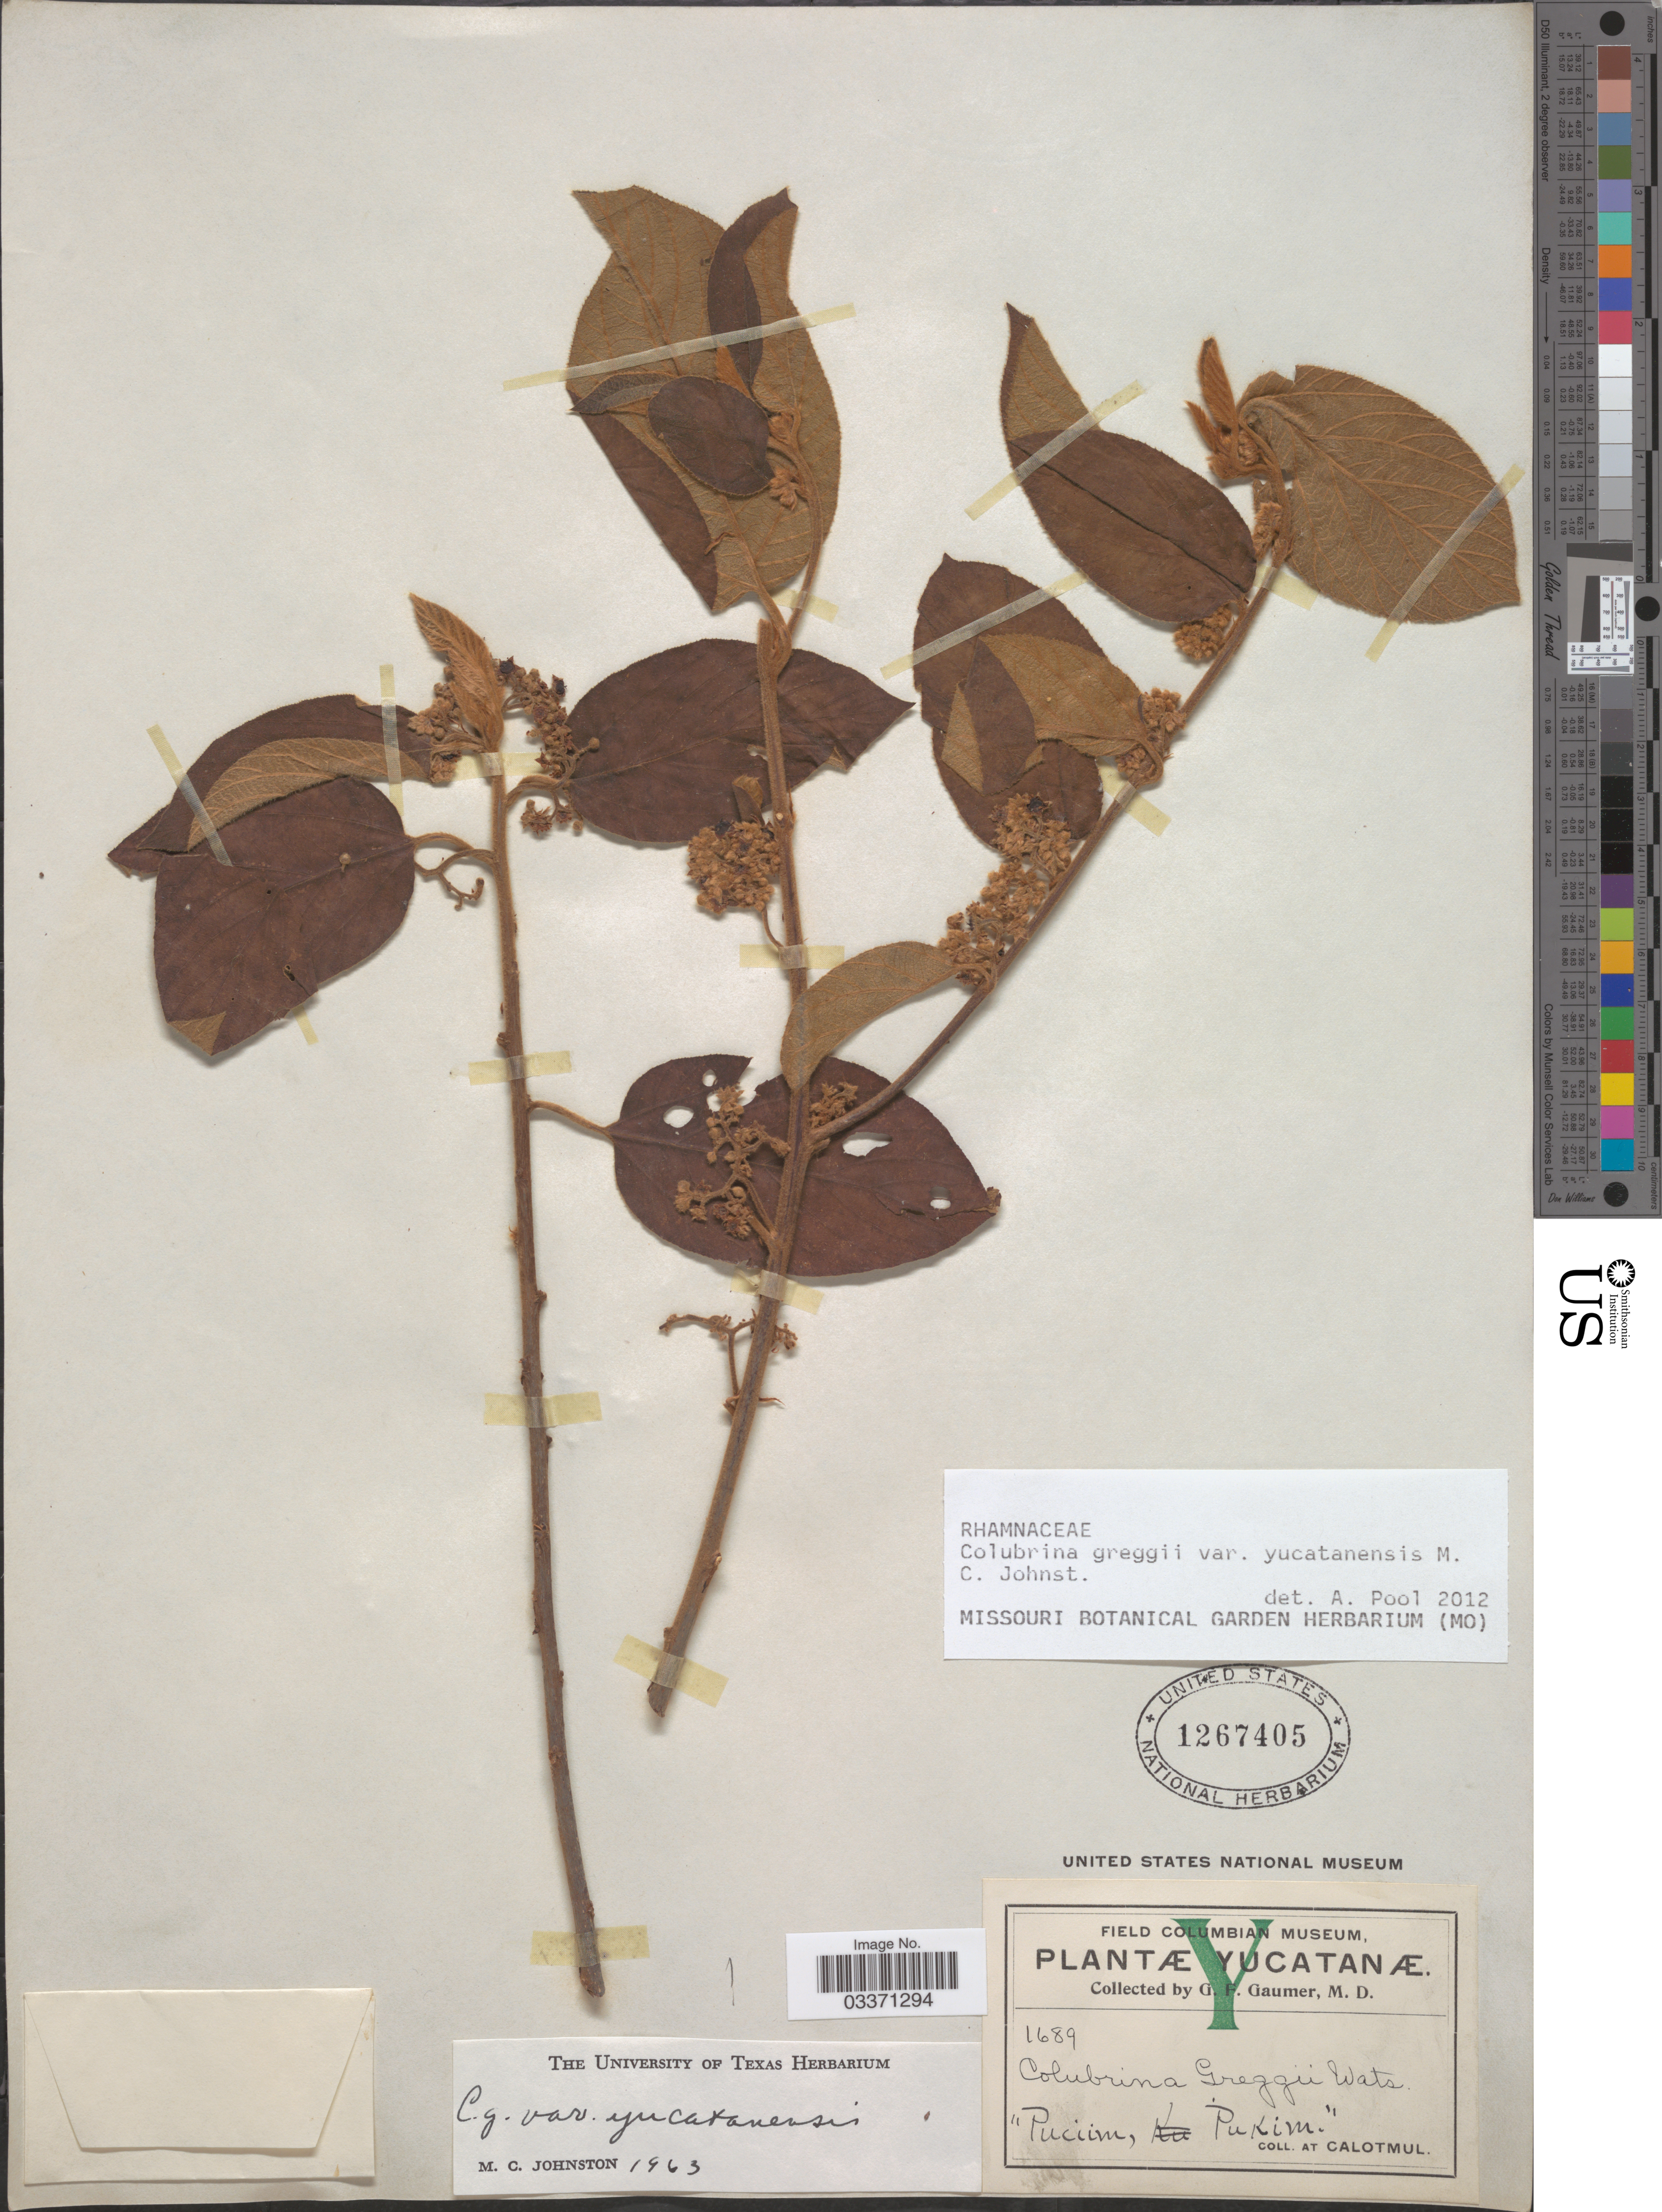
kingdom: Plantae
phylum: Tracheophyta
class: Magnoliopsida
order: Rosales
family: Rhamnaceae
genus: Colubrina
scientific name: Colubrina greggii var. yucatanensis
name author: M.C. Johnst.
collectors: G. F. Gaumer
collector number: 1689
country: Mexico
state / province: Yucatán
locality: Yucatanæ, at Calotmul.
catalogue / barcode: US 1267405